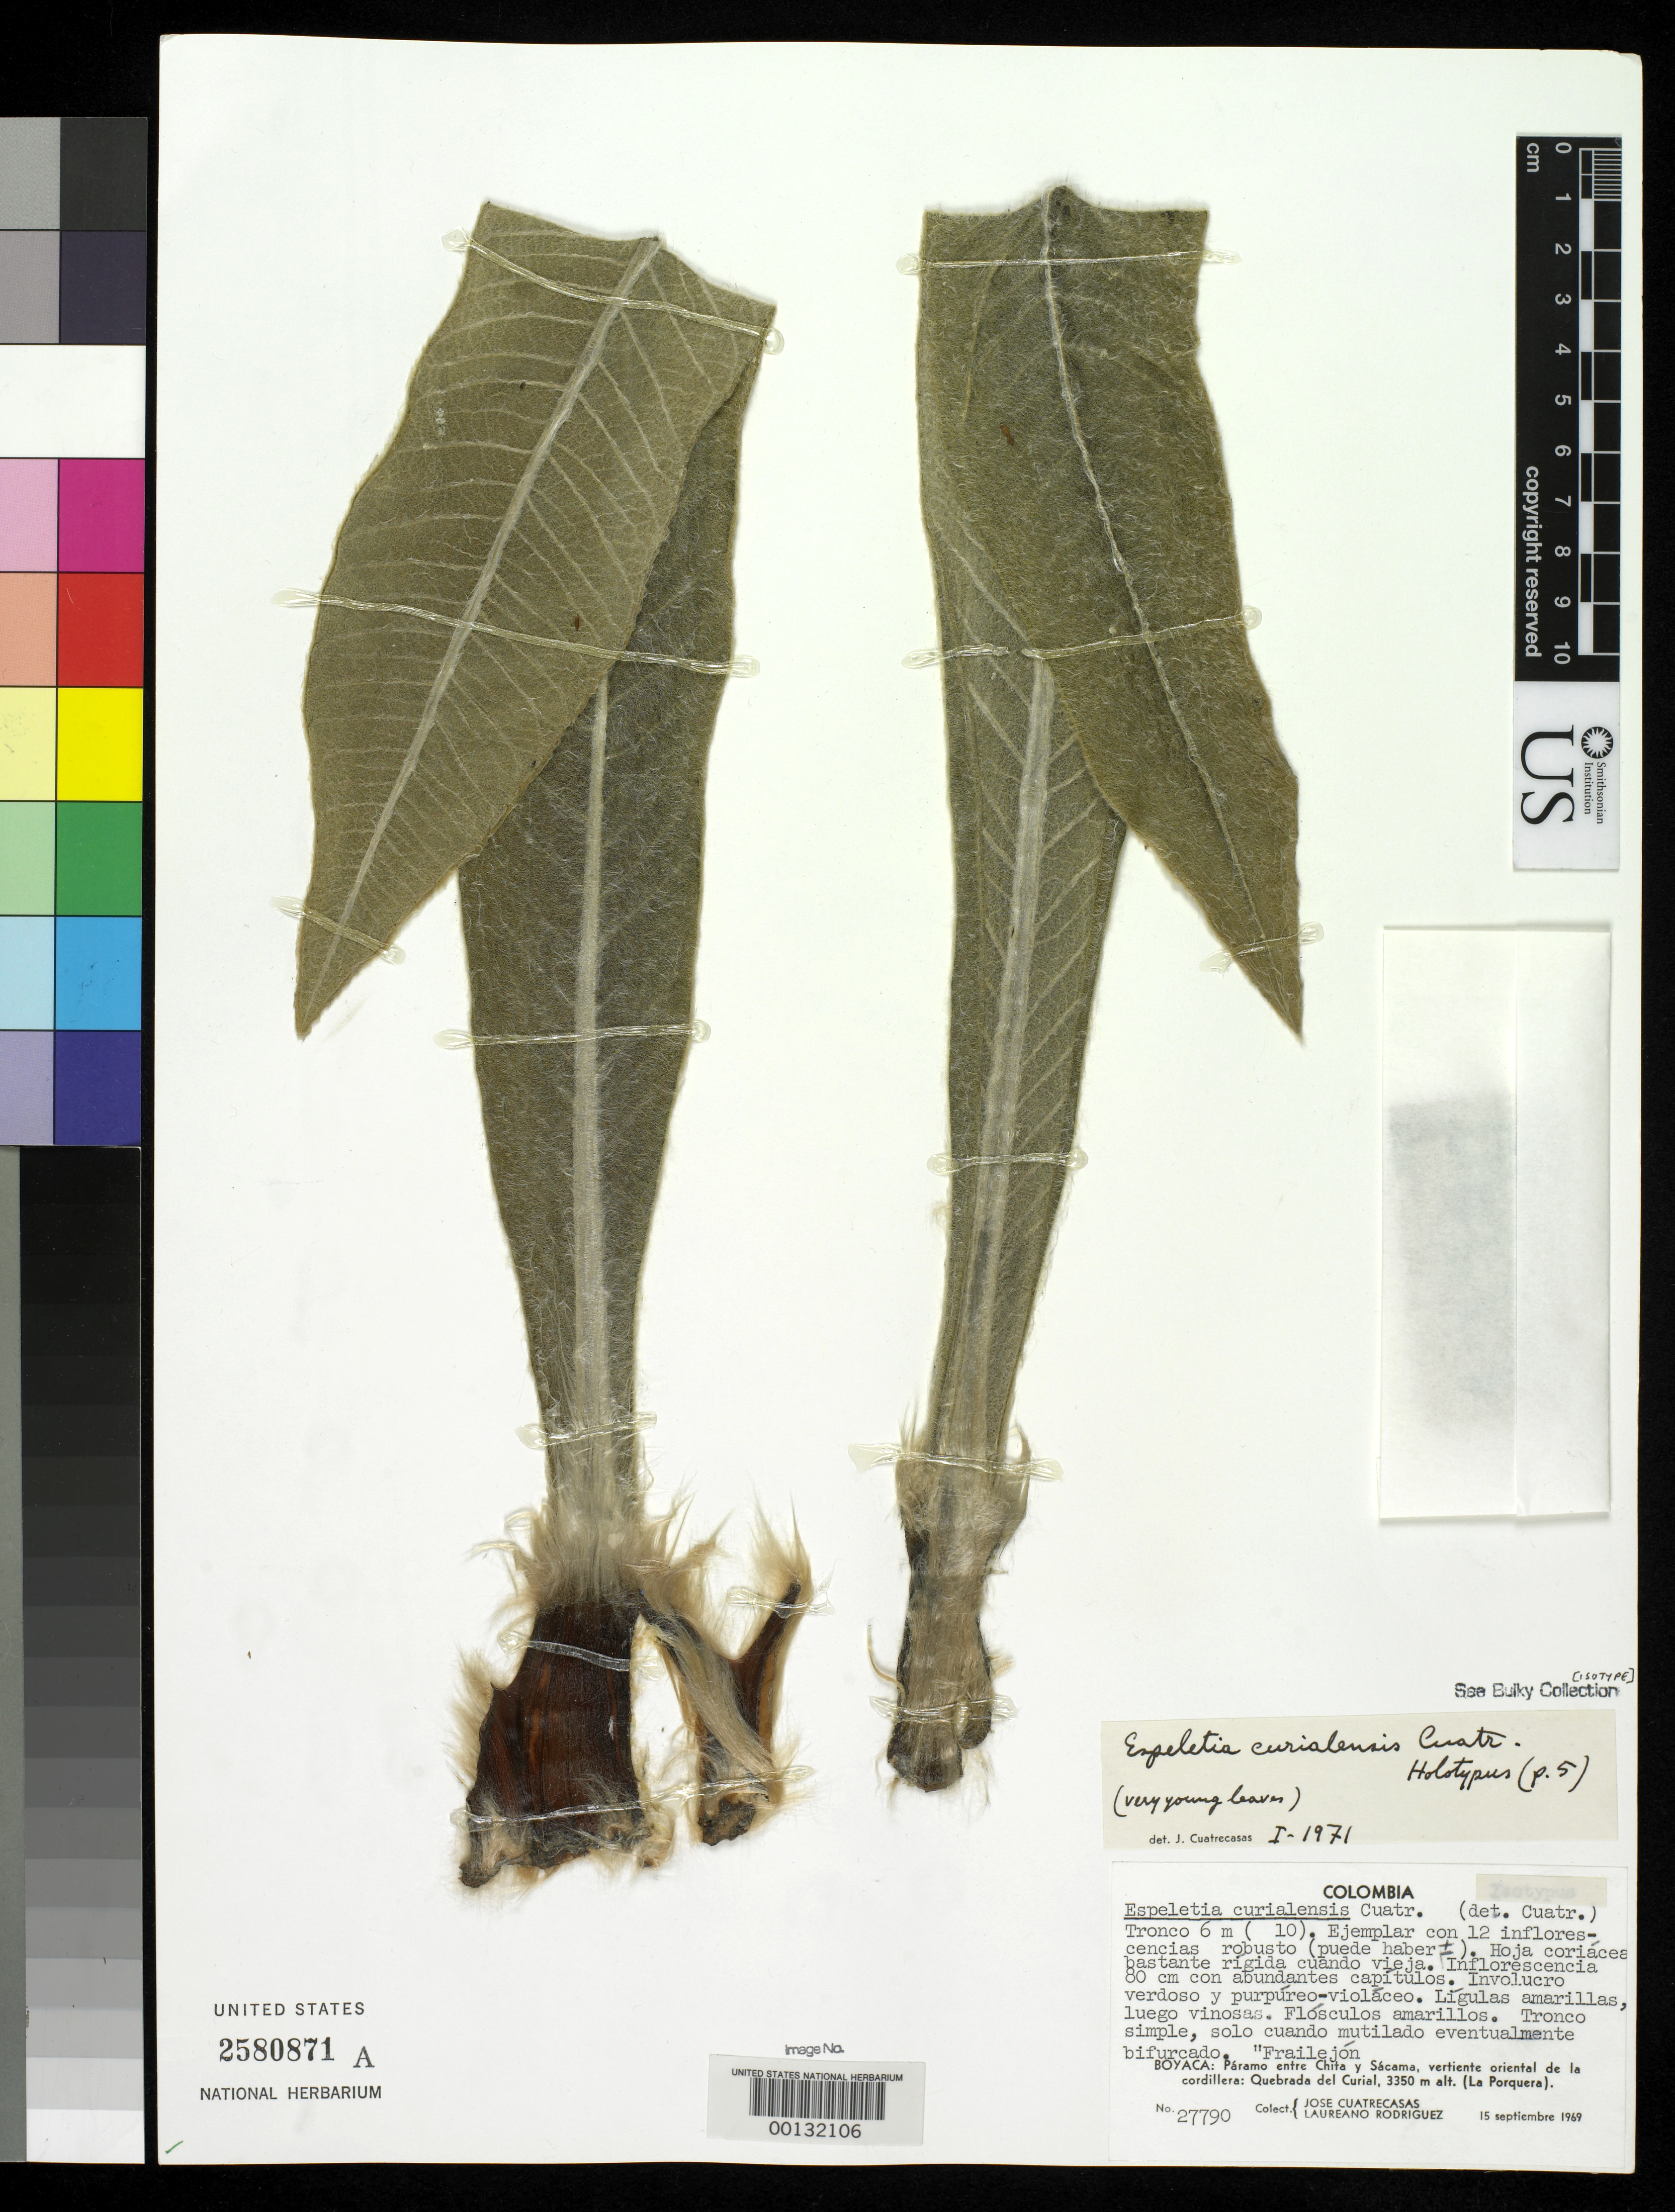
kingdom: Plantae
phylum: Tracheophyta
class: Magnoliopsida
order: Asterales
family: Asteraceae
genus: Espeletia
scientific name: Espeletia curialensis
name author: Cuatrec.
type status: Holotype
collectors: J. Cuatrecasas & L. Rodriguez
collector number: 27790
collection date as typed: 15 Sep 1969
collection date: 1969-09-15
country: Colombia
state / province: Boyacá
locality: Páramo entre Chita y Sacama, Quebrada del Curial. La Porquera.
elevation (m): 3350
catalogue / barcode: US 2580871A